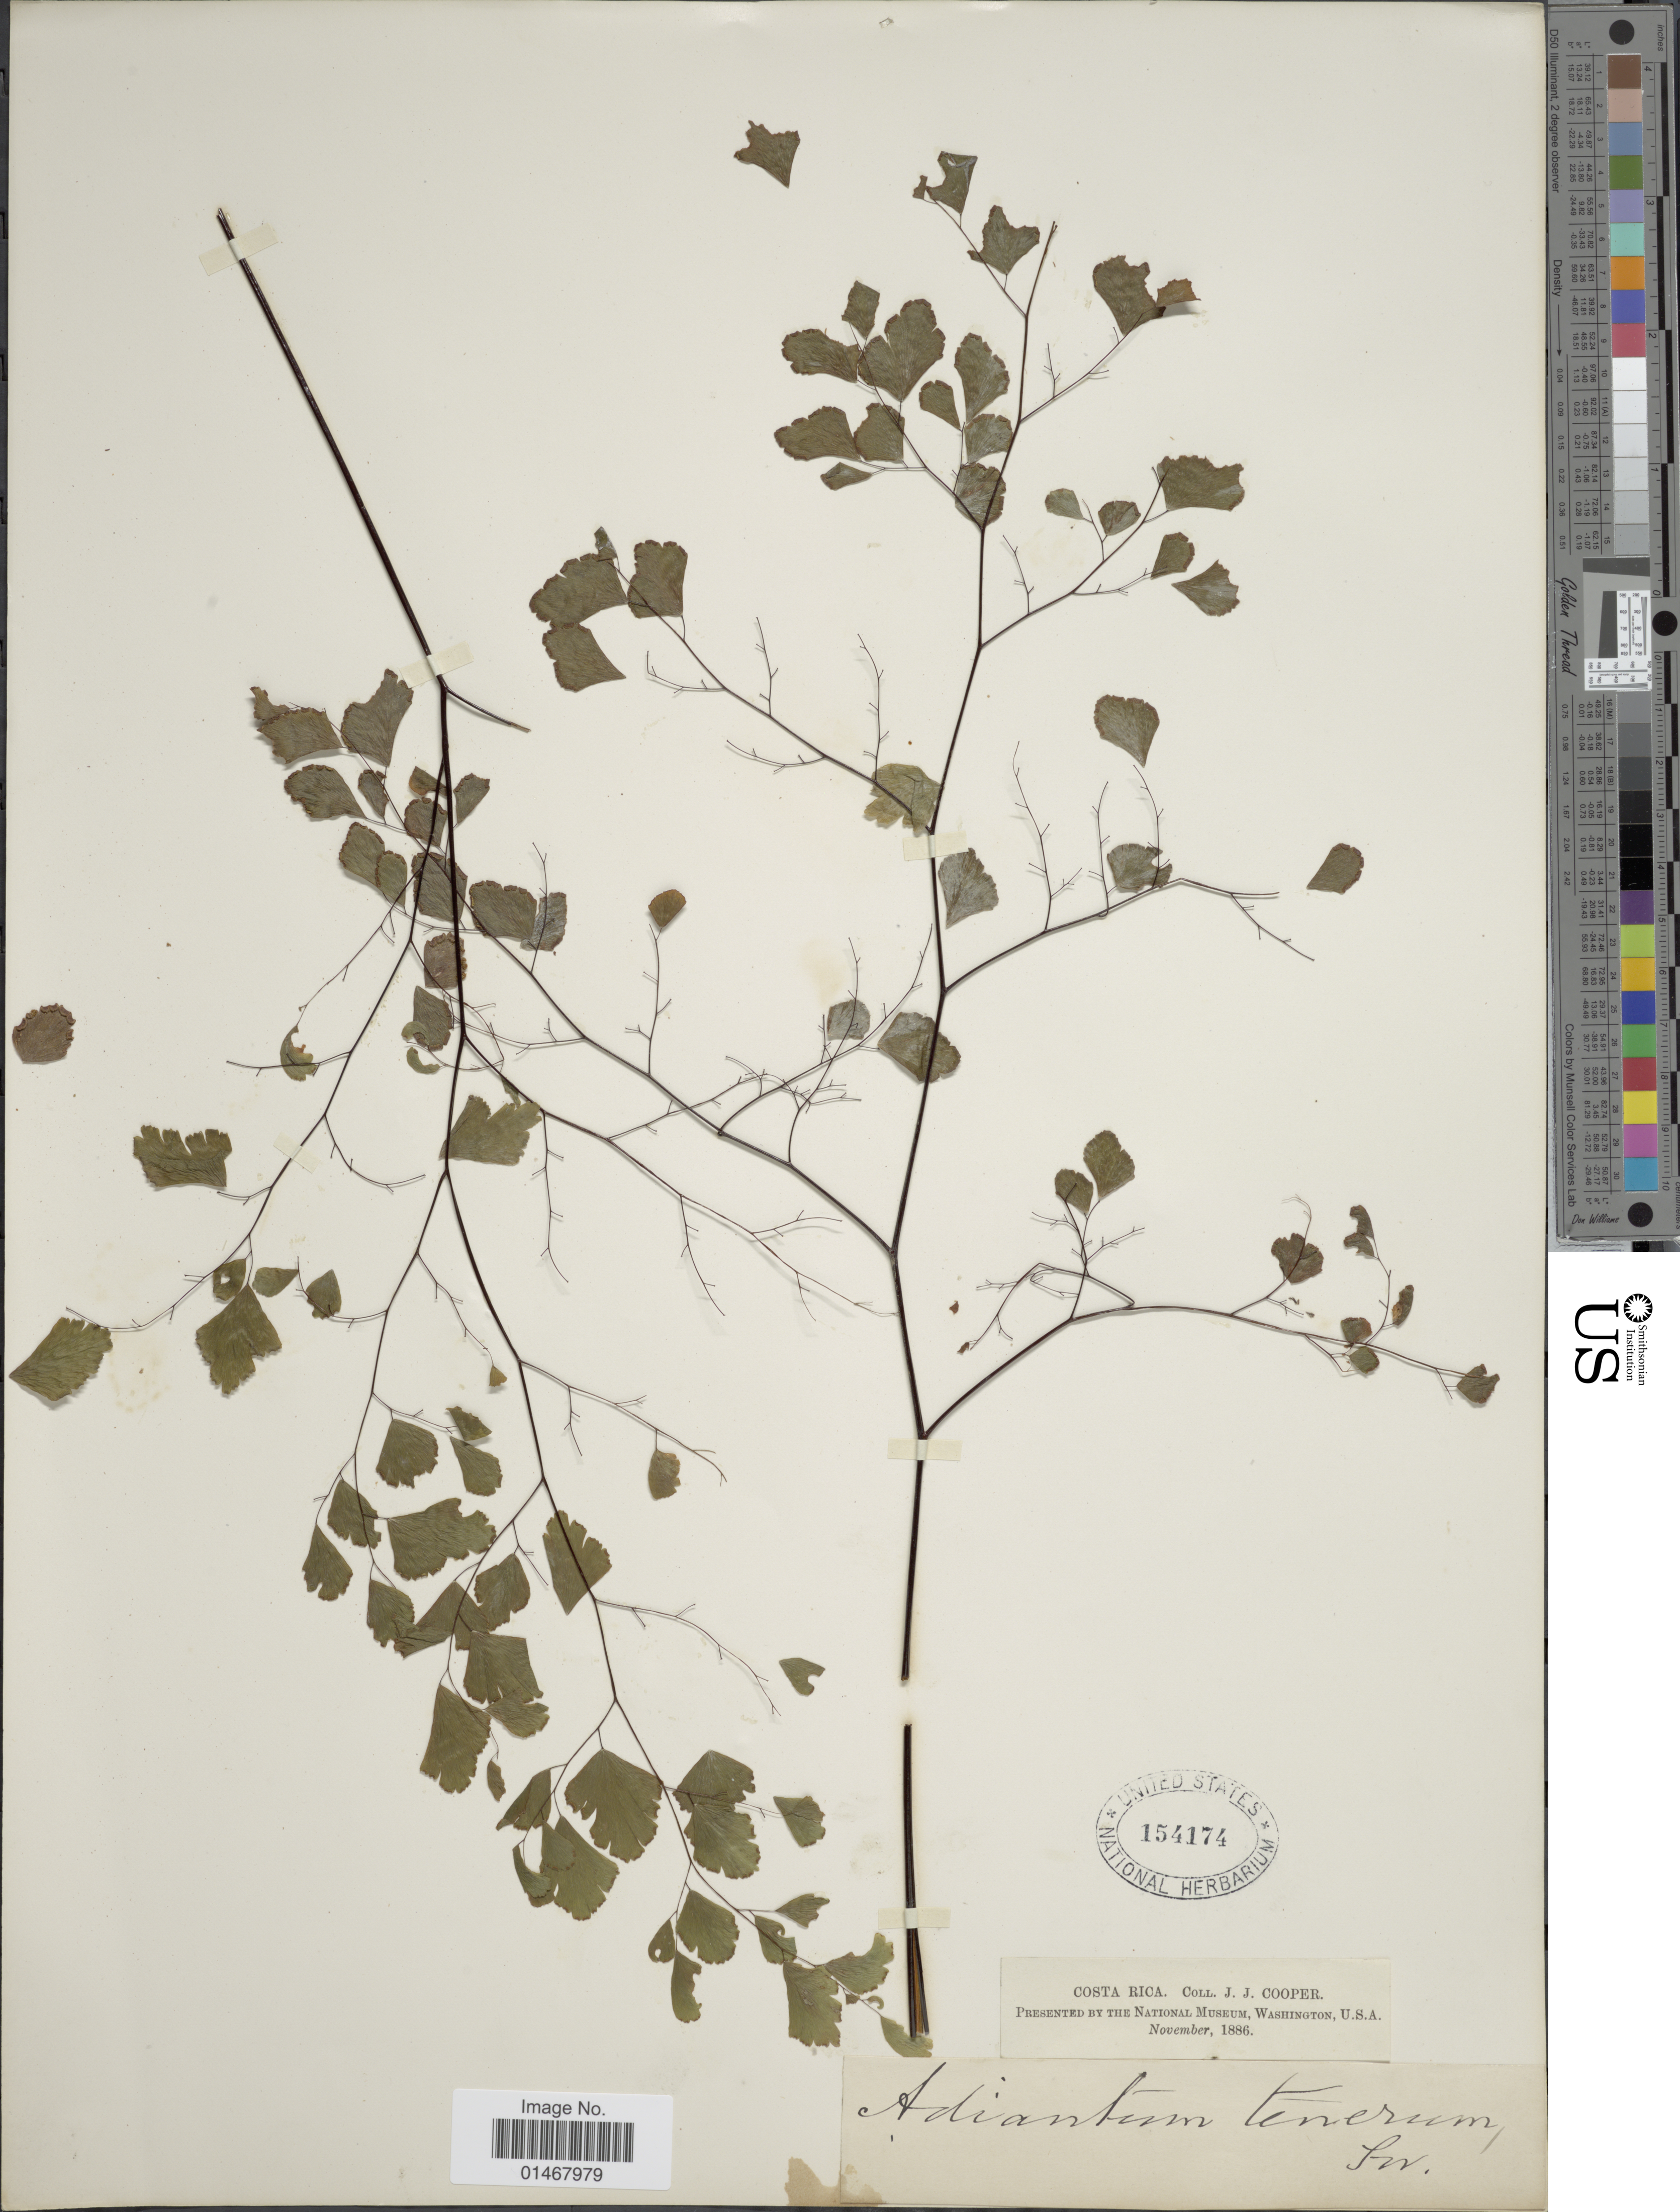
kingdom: Plantae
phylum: Tracheophyta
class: Polypodiopsida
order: Polypodiales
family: Pteridaceae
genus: Adiantum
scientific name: Adiantum tenerum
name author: Sw.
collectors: J. J. Cooper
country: Costa Rica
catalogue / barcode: US 154174